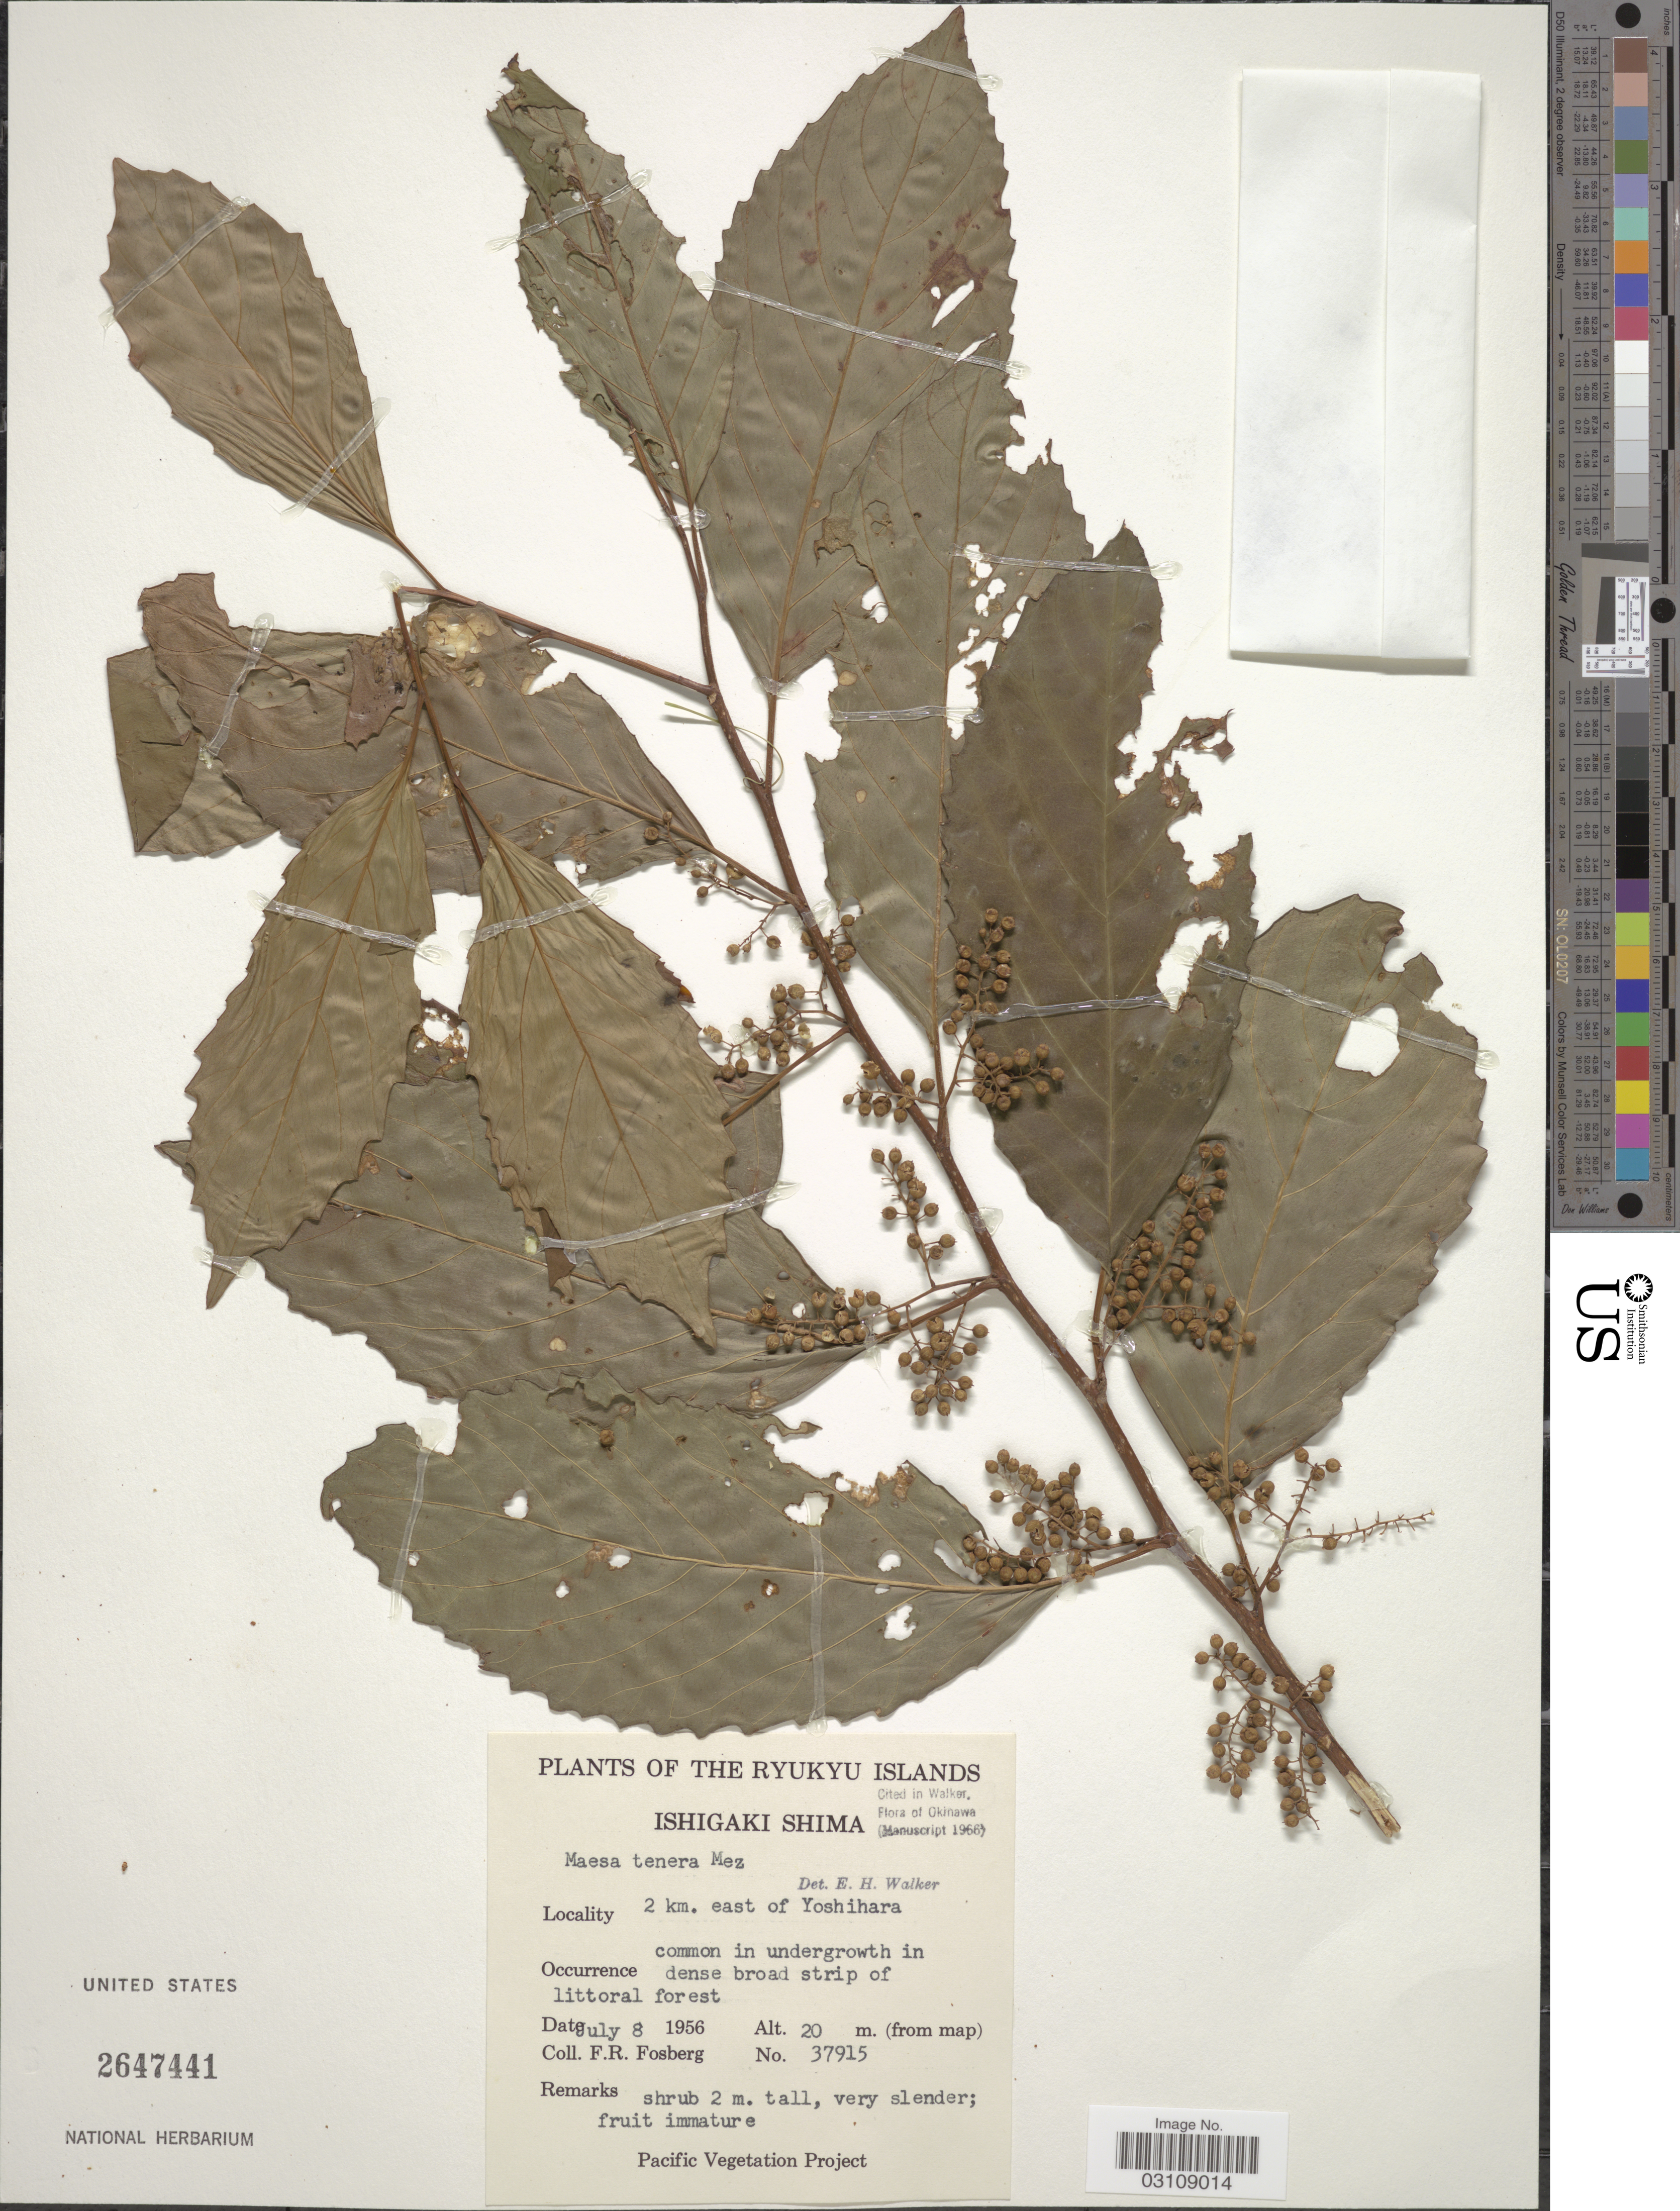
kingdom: Plantae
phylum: Tracheophyta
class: Magnoliopsida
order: Ericales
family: Primulaceae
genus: Maesa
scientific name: Maesa tenera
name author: Mez in Engl.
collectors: F. R. Fosberg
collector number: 37915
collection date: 1956-07-08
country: Japan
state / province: Okinawa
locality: The Ryukyu Islands, Ishigaki Shima, 2 km. east of Yoshihara.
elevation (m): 20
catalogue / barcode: US 2647441